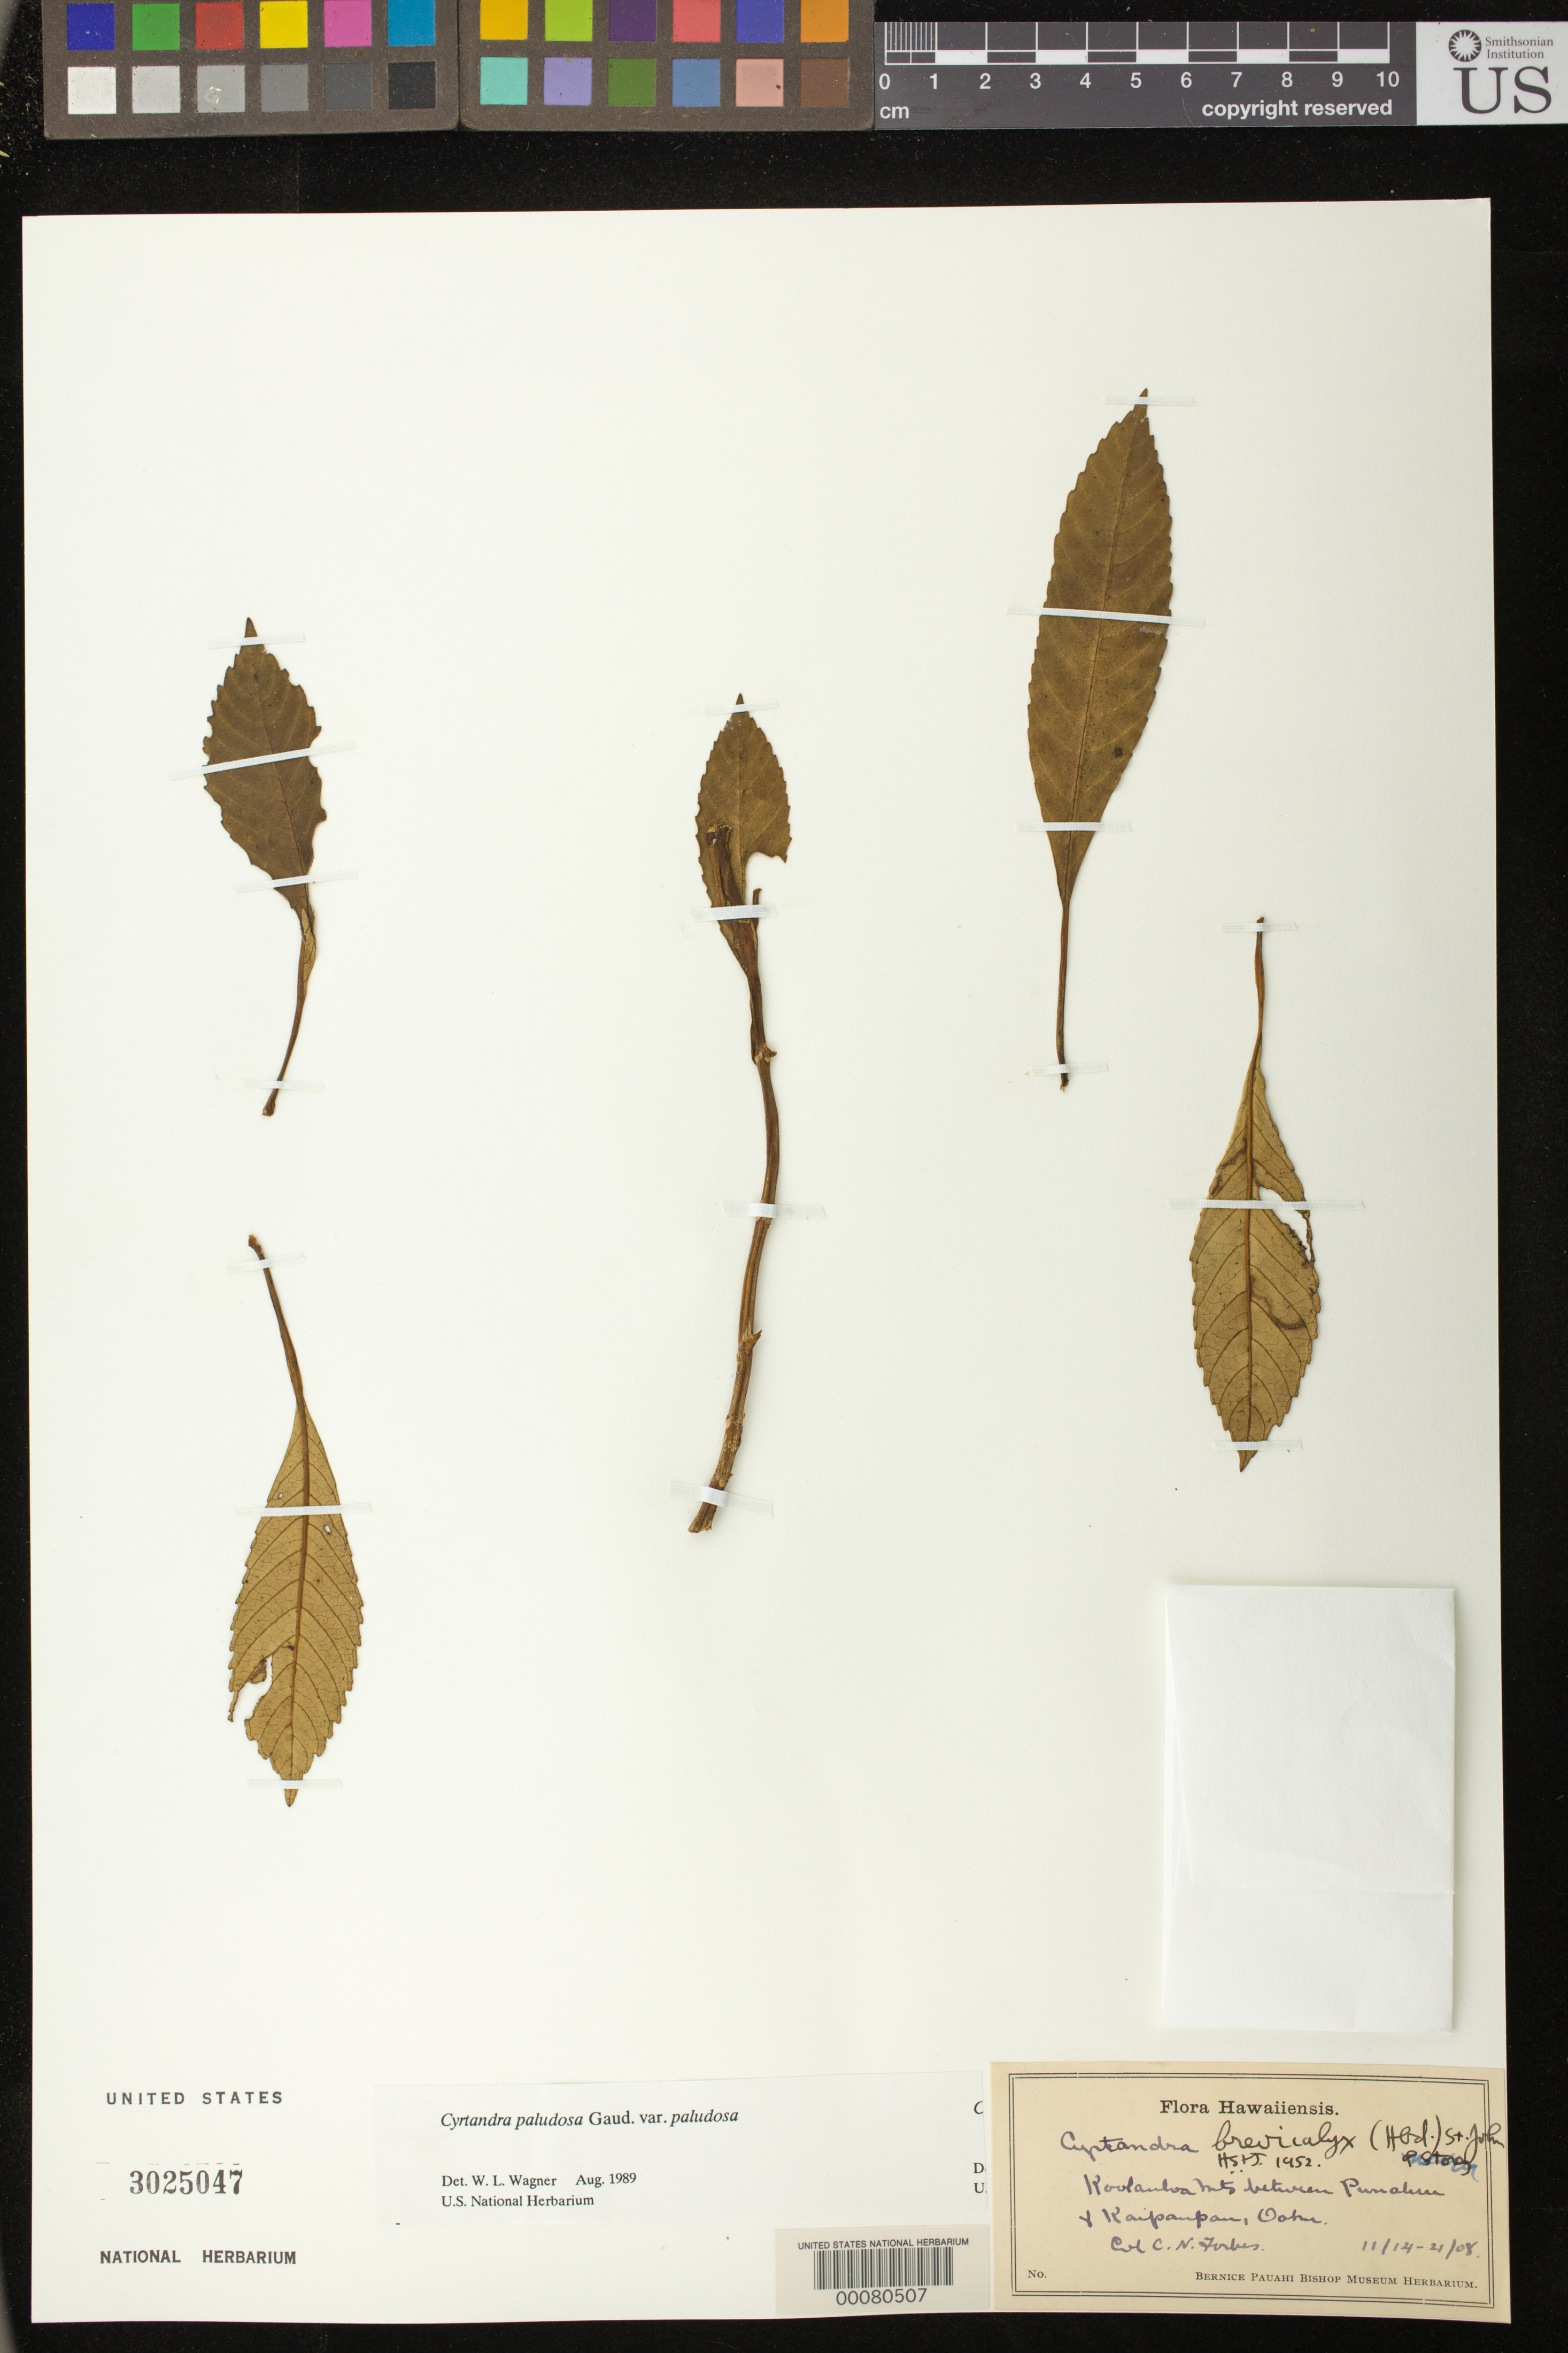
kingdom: Plantae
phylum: Tracheophyta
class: Magnoliopsida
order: Lamiales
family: Gesneriaceae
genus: Cyrtandra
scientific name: Cyrtandra paludosa var. paludosa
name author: Gaudich.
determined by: Wagner, W. L., (BOT), Smithsonian Institution - National Museum of Natural History (UNITED STATES)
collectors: C. N. Forbes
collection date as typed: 14-21 Nov 1908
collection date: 1908-11-14/1908-11-21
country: United States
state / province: Hawaii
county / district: Honolulu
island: Oahu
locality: Koolaulra mts between Punaluu and Kaipaupau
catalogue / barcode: US 3025047